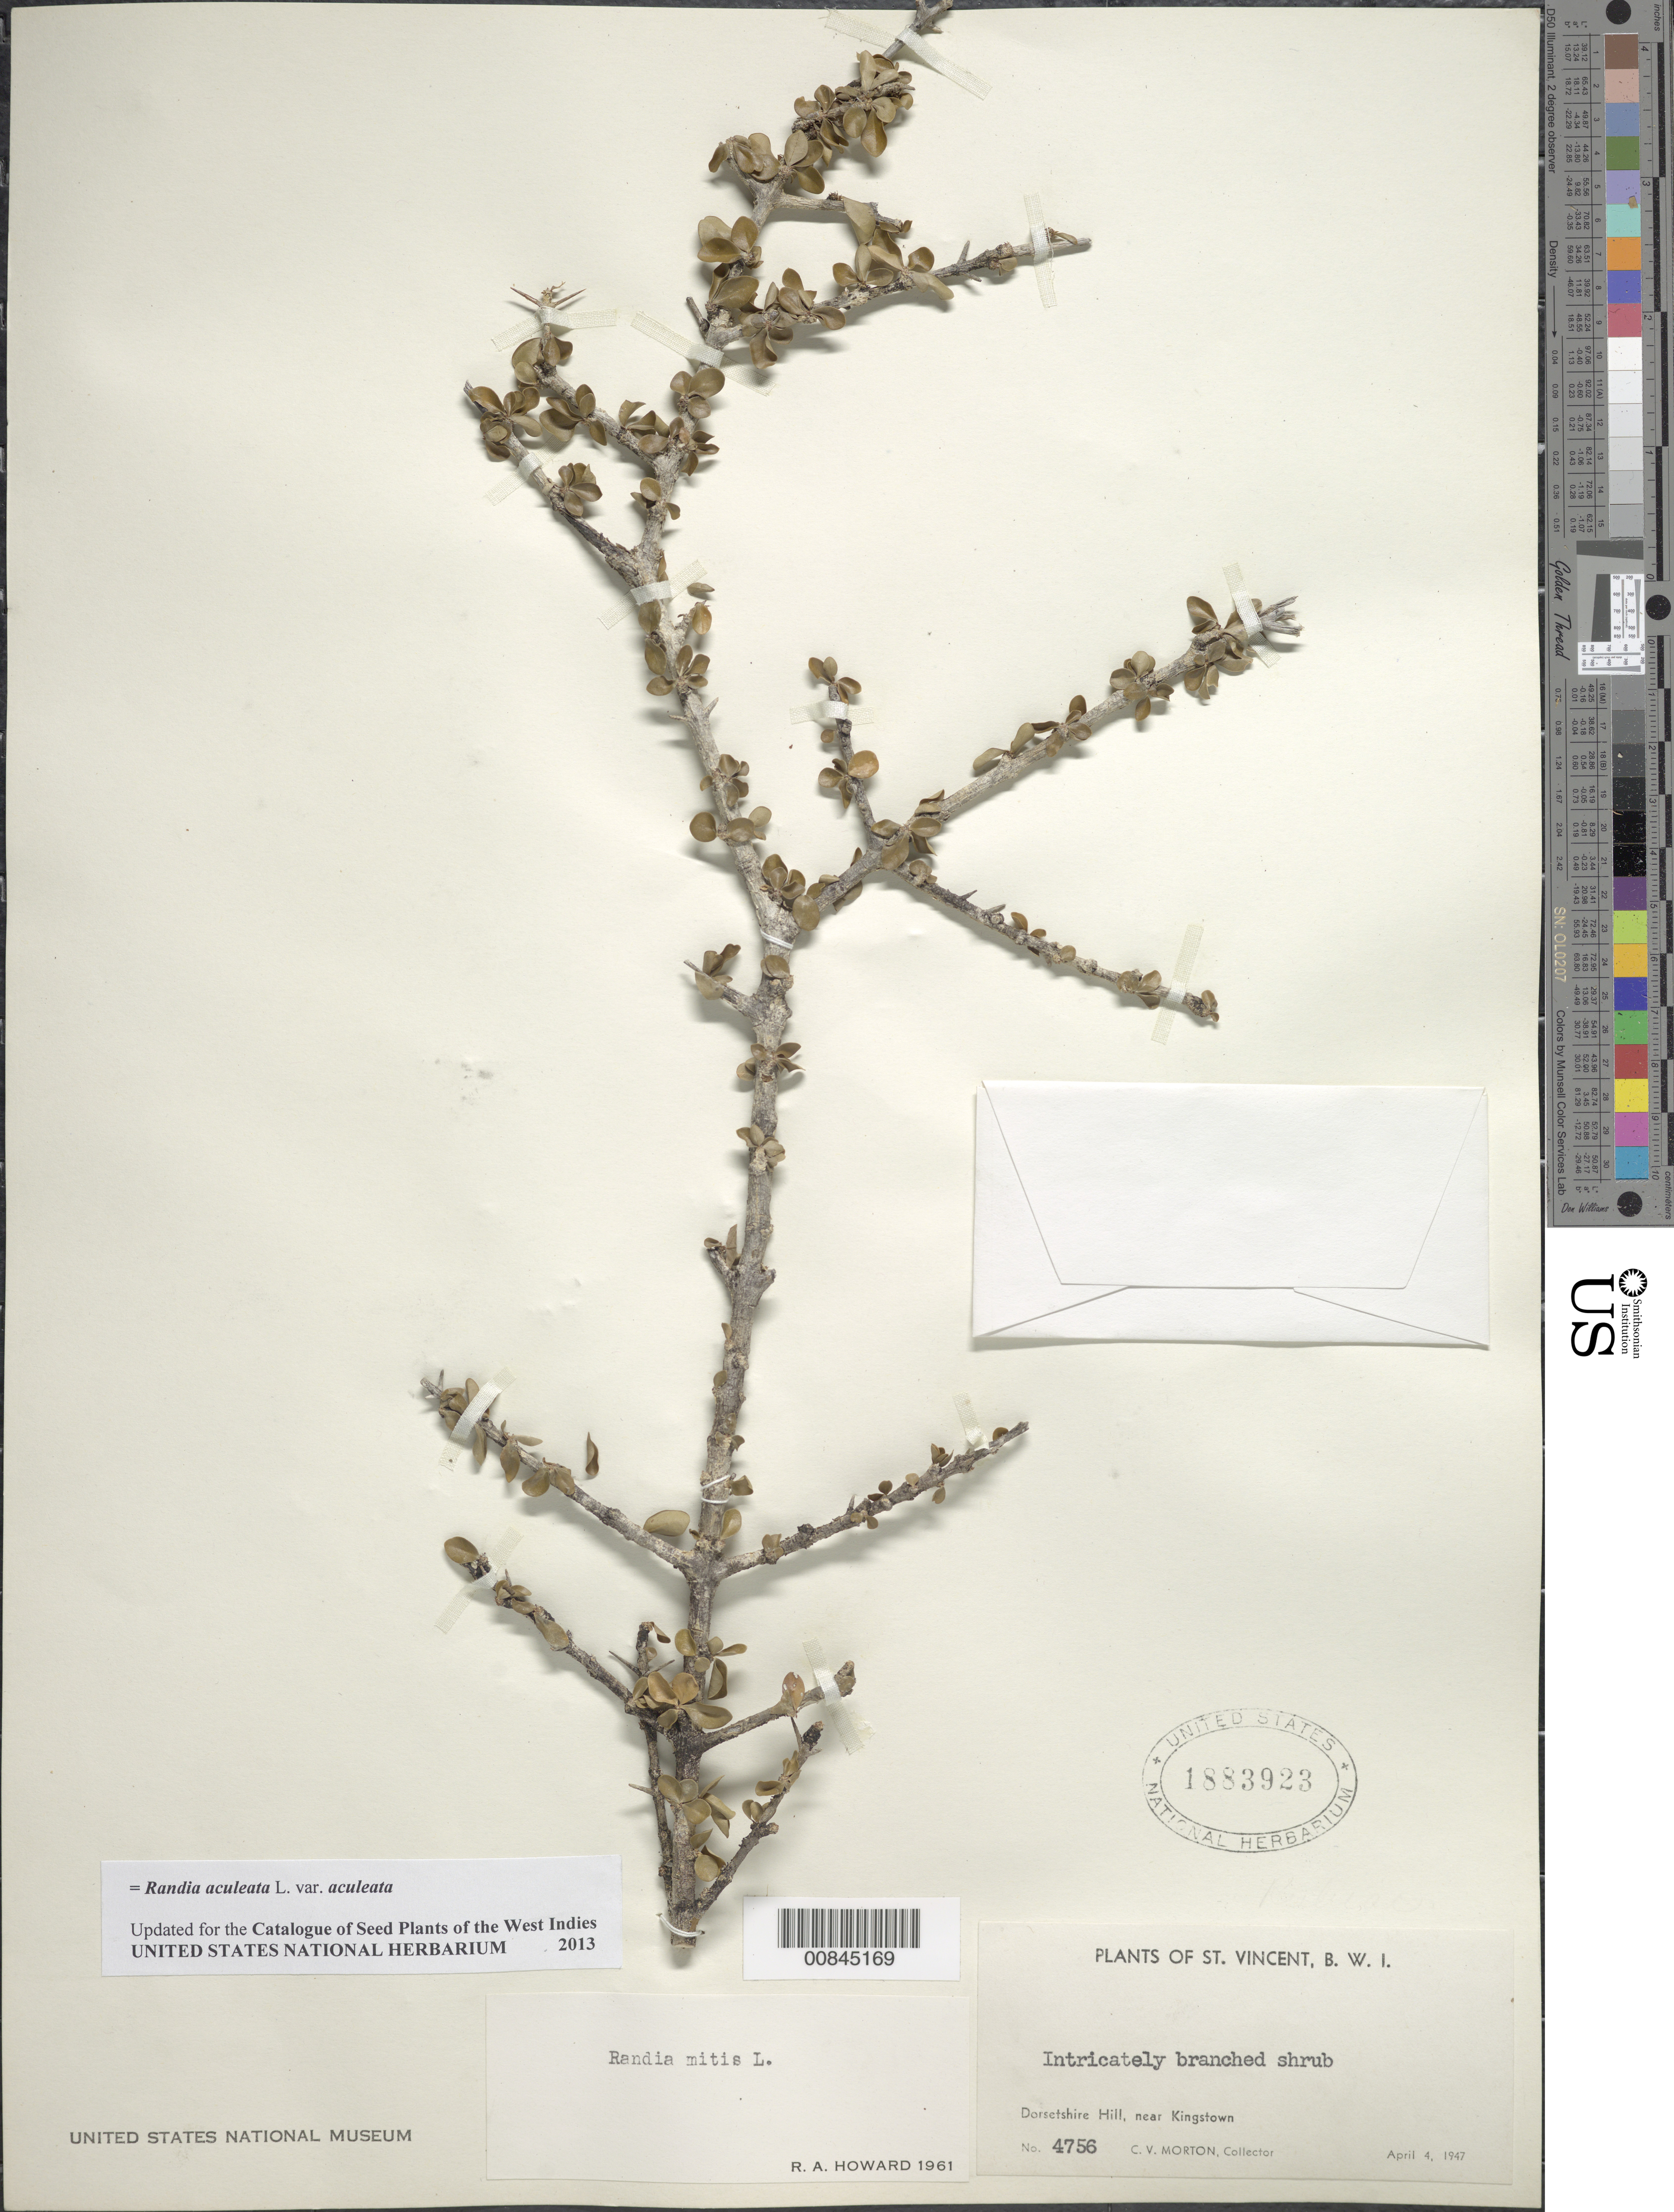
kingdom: Plantae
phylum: Tracheophyta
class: Magnoliopsida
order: Gentianales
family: Rubiaceae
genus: Randia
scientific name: Randia aculeata var. aculeata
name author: L.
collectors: C. V. Morton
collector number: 4756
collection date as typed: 04 Apr 1947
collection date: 1947-04-04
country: St. Vincent - Grenadines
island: St. Vincent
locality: Dorsetshire Hill, near Kingstown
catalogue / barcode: US 1883923